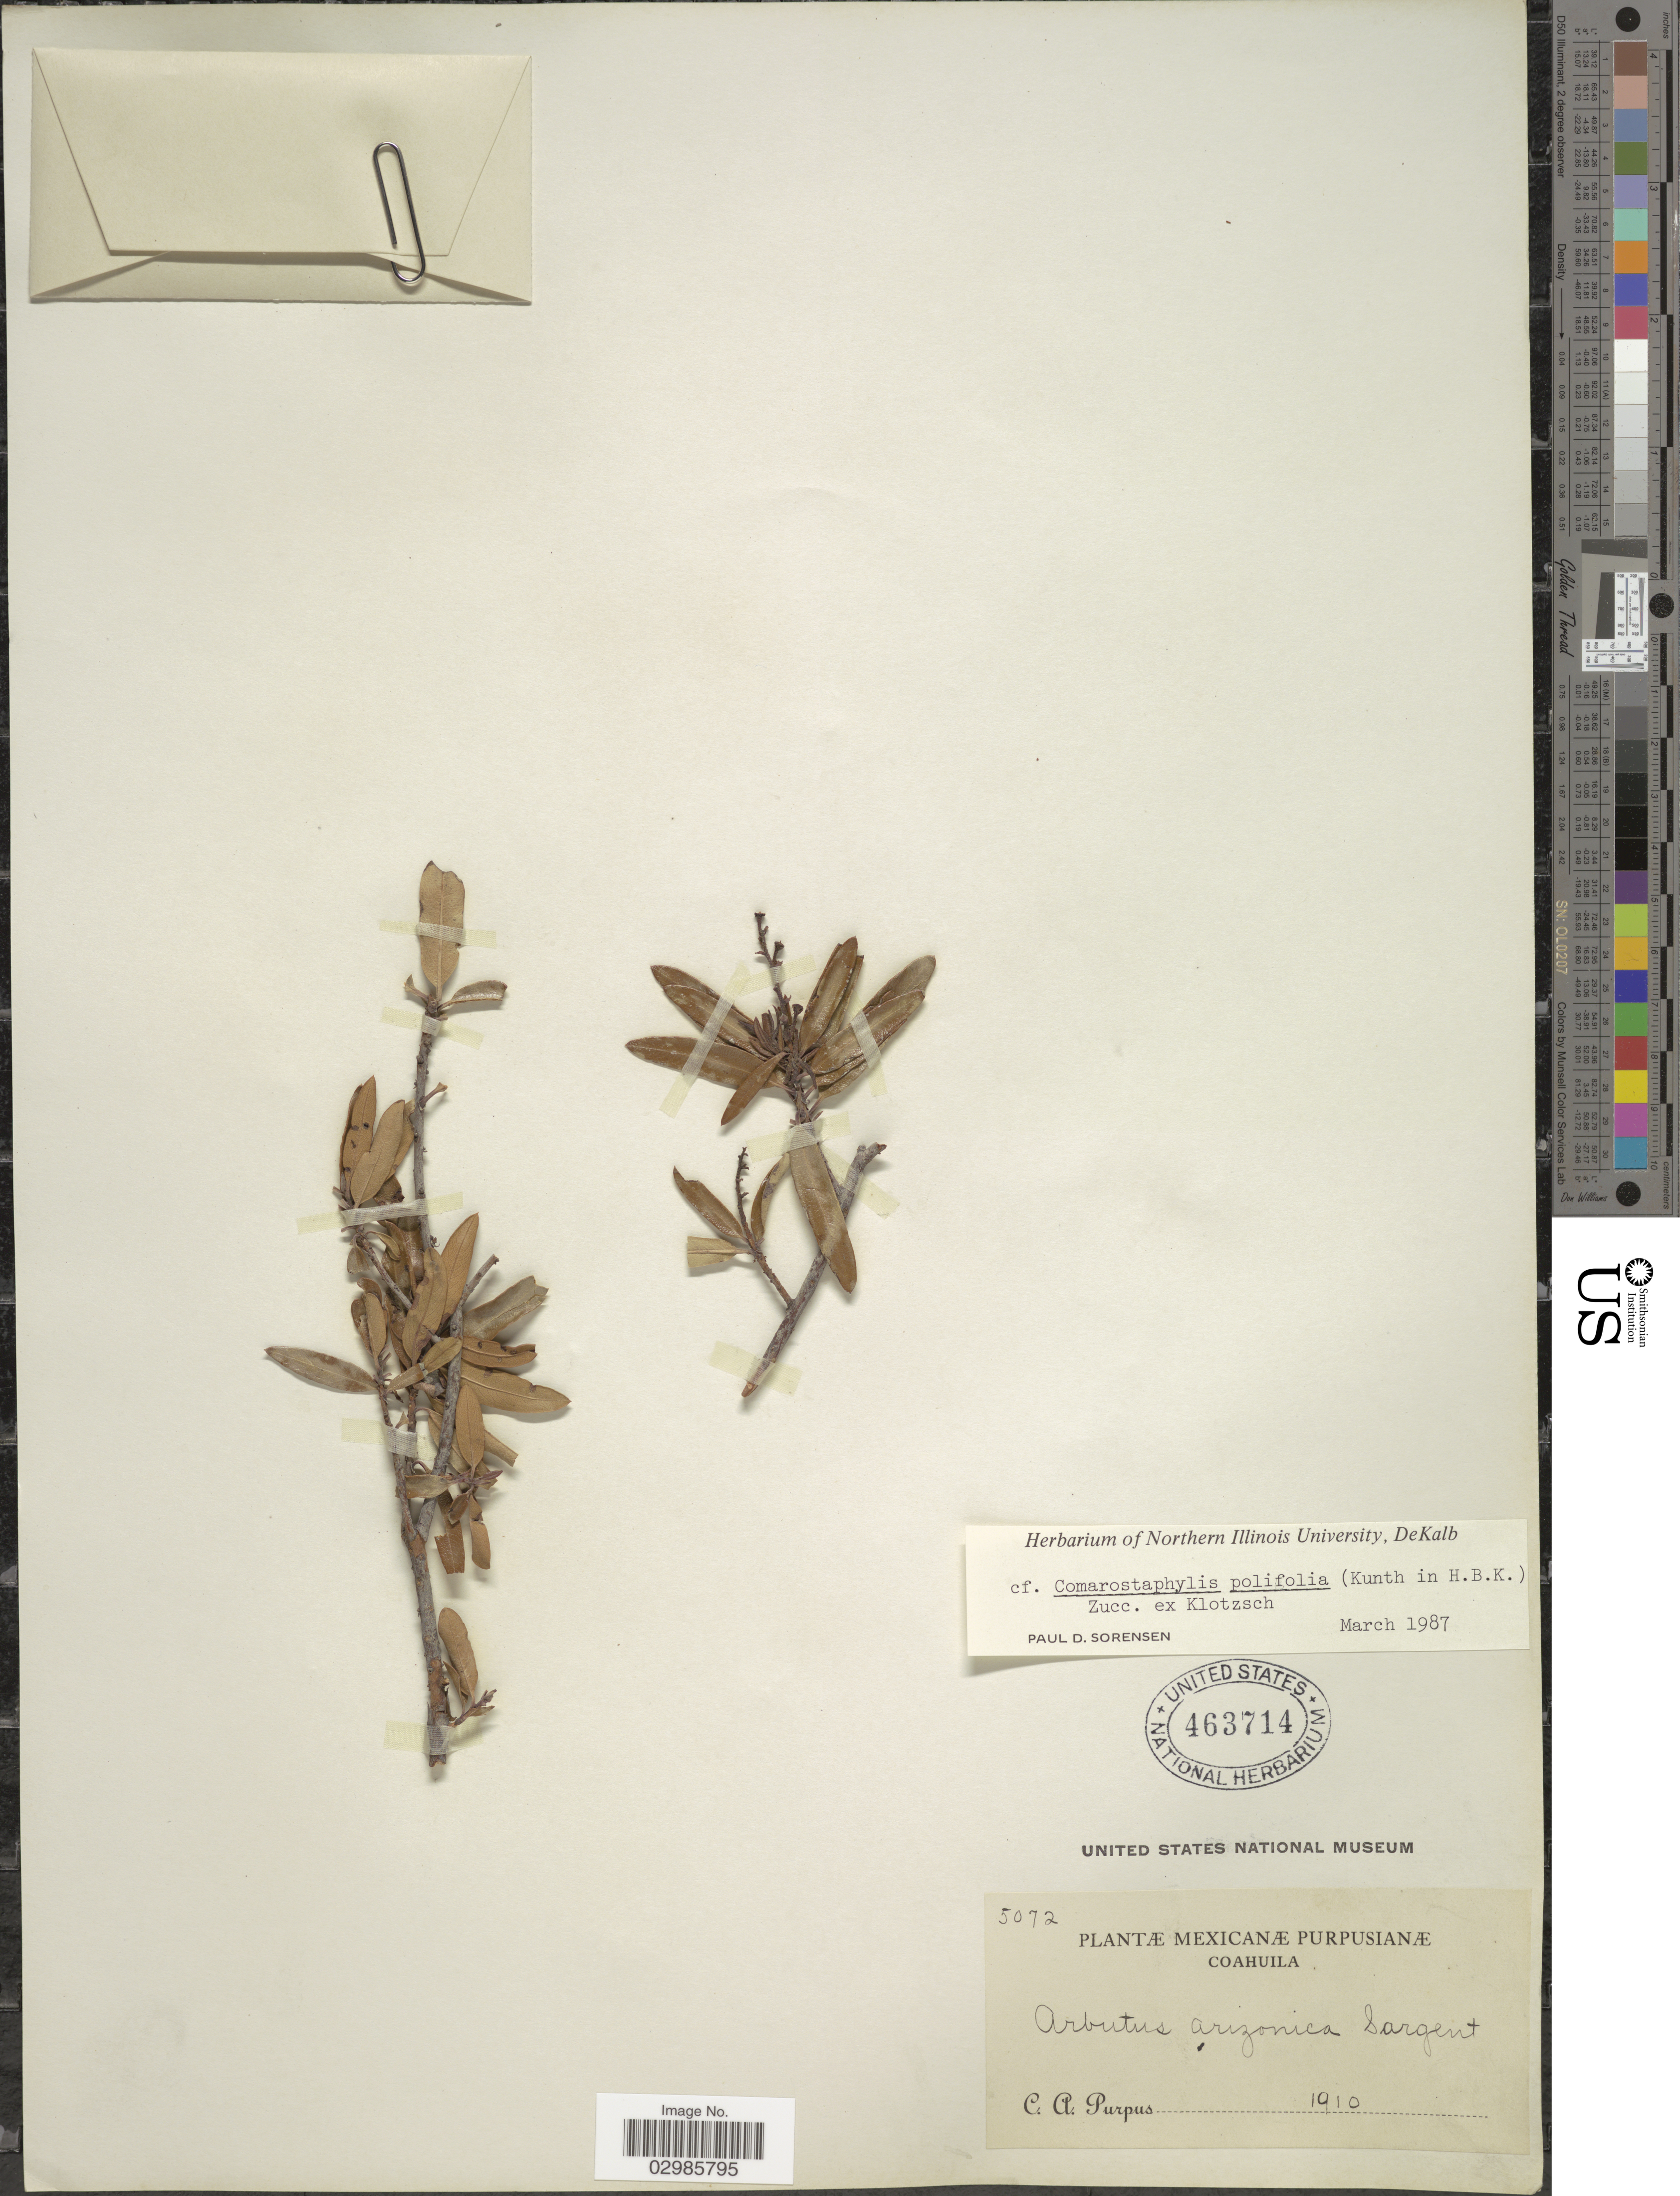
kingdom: Plantae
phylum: Tracheophyta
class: Magnoliopsida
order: Ericales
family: Ericaceae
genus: Comarostaphylis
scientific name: Comarostaphylis polifolia subsp. polifolia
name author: (Kunth) Zucc. ex Klotzsch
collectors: C. A. Purpus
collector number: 5072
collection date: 1910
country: Mexico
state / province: Coahuila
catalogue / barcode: US 463714